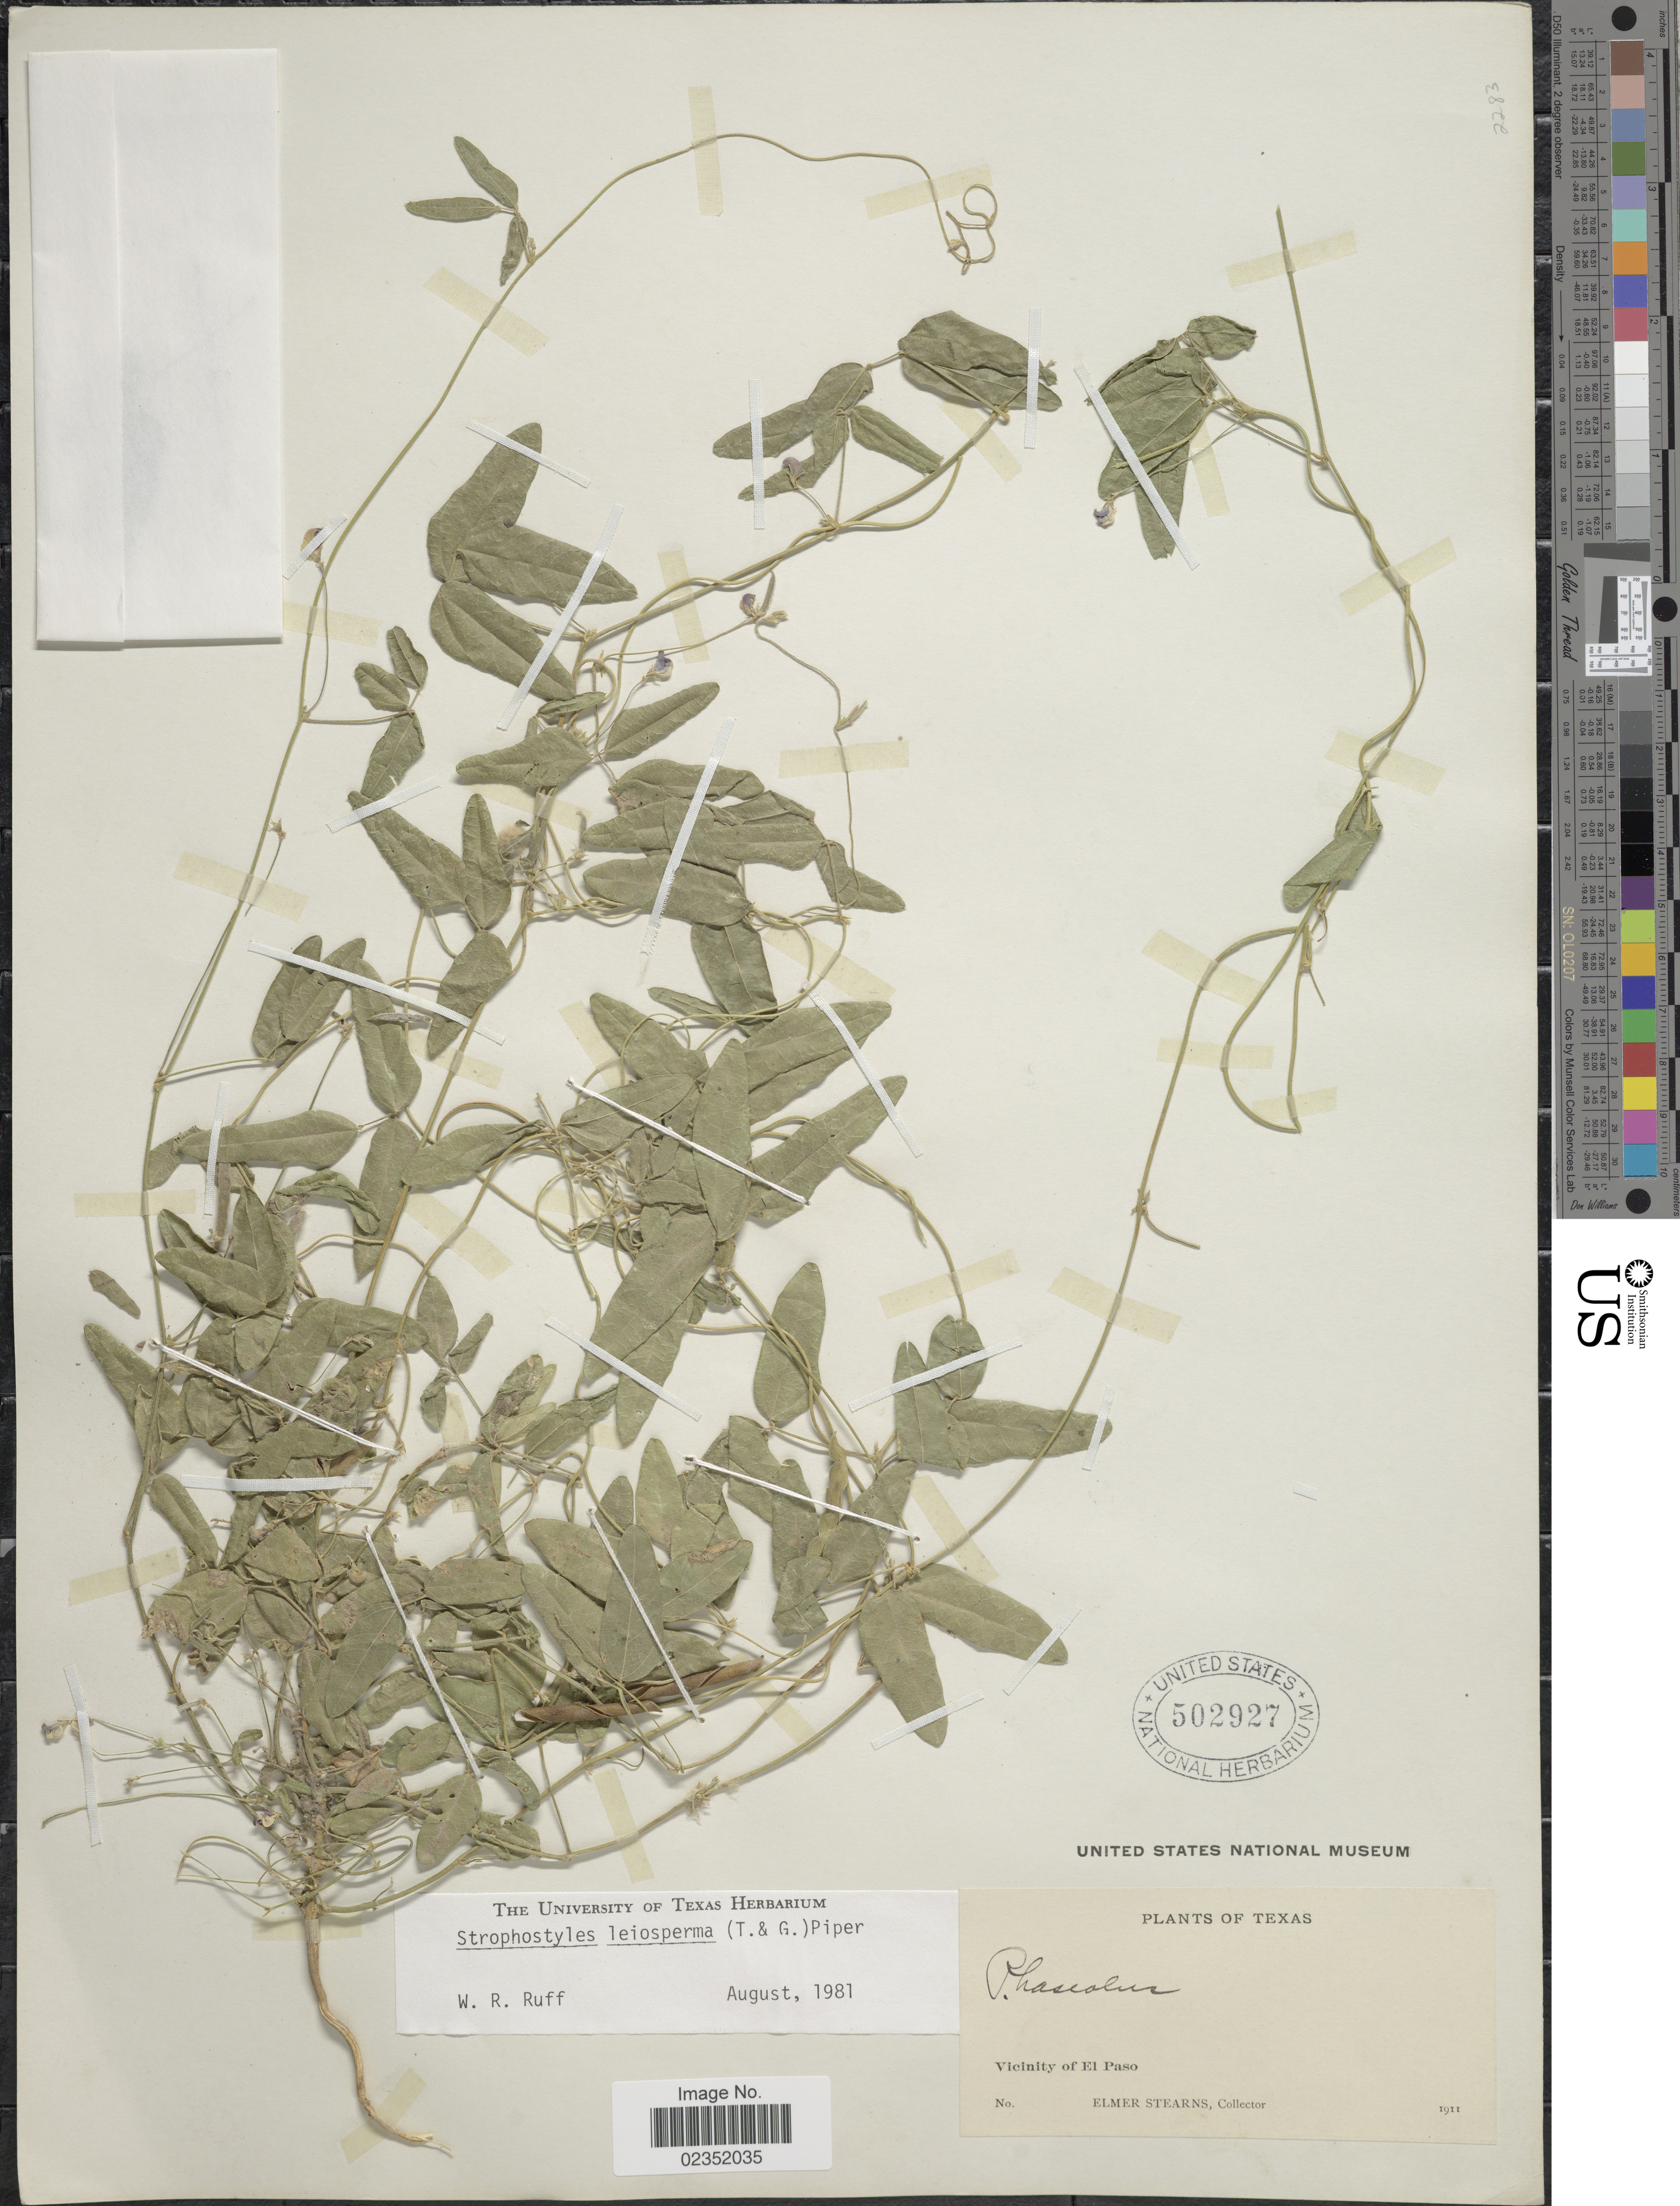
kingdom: Plantae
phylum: Tracheophyta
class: Magnoliopsida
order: Fabales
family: Fabaceae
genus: Strophostyles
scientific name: Strophostyles leiosperma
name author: (Torr. & A. Gray) Piper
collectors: E. Stearns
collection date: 1911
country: United States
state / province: Texas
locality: Vicinity of El Paso.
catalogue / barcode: US 502927